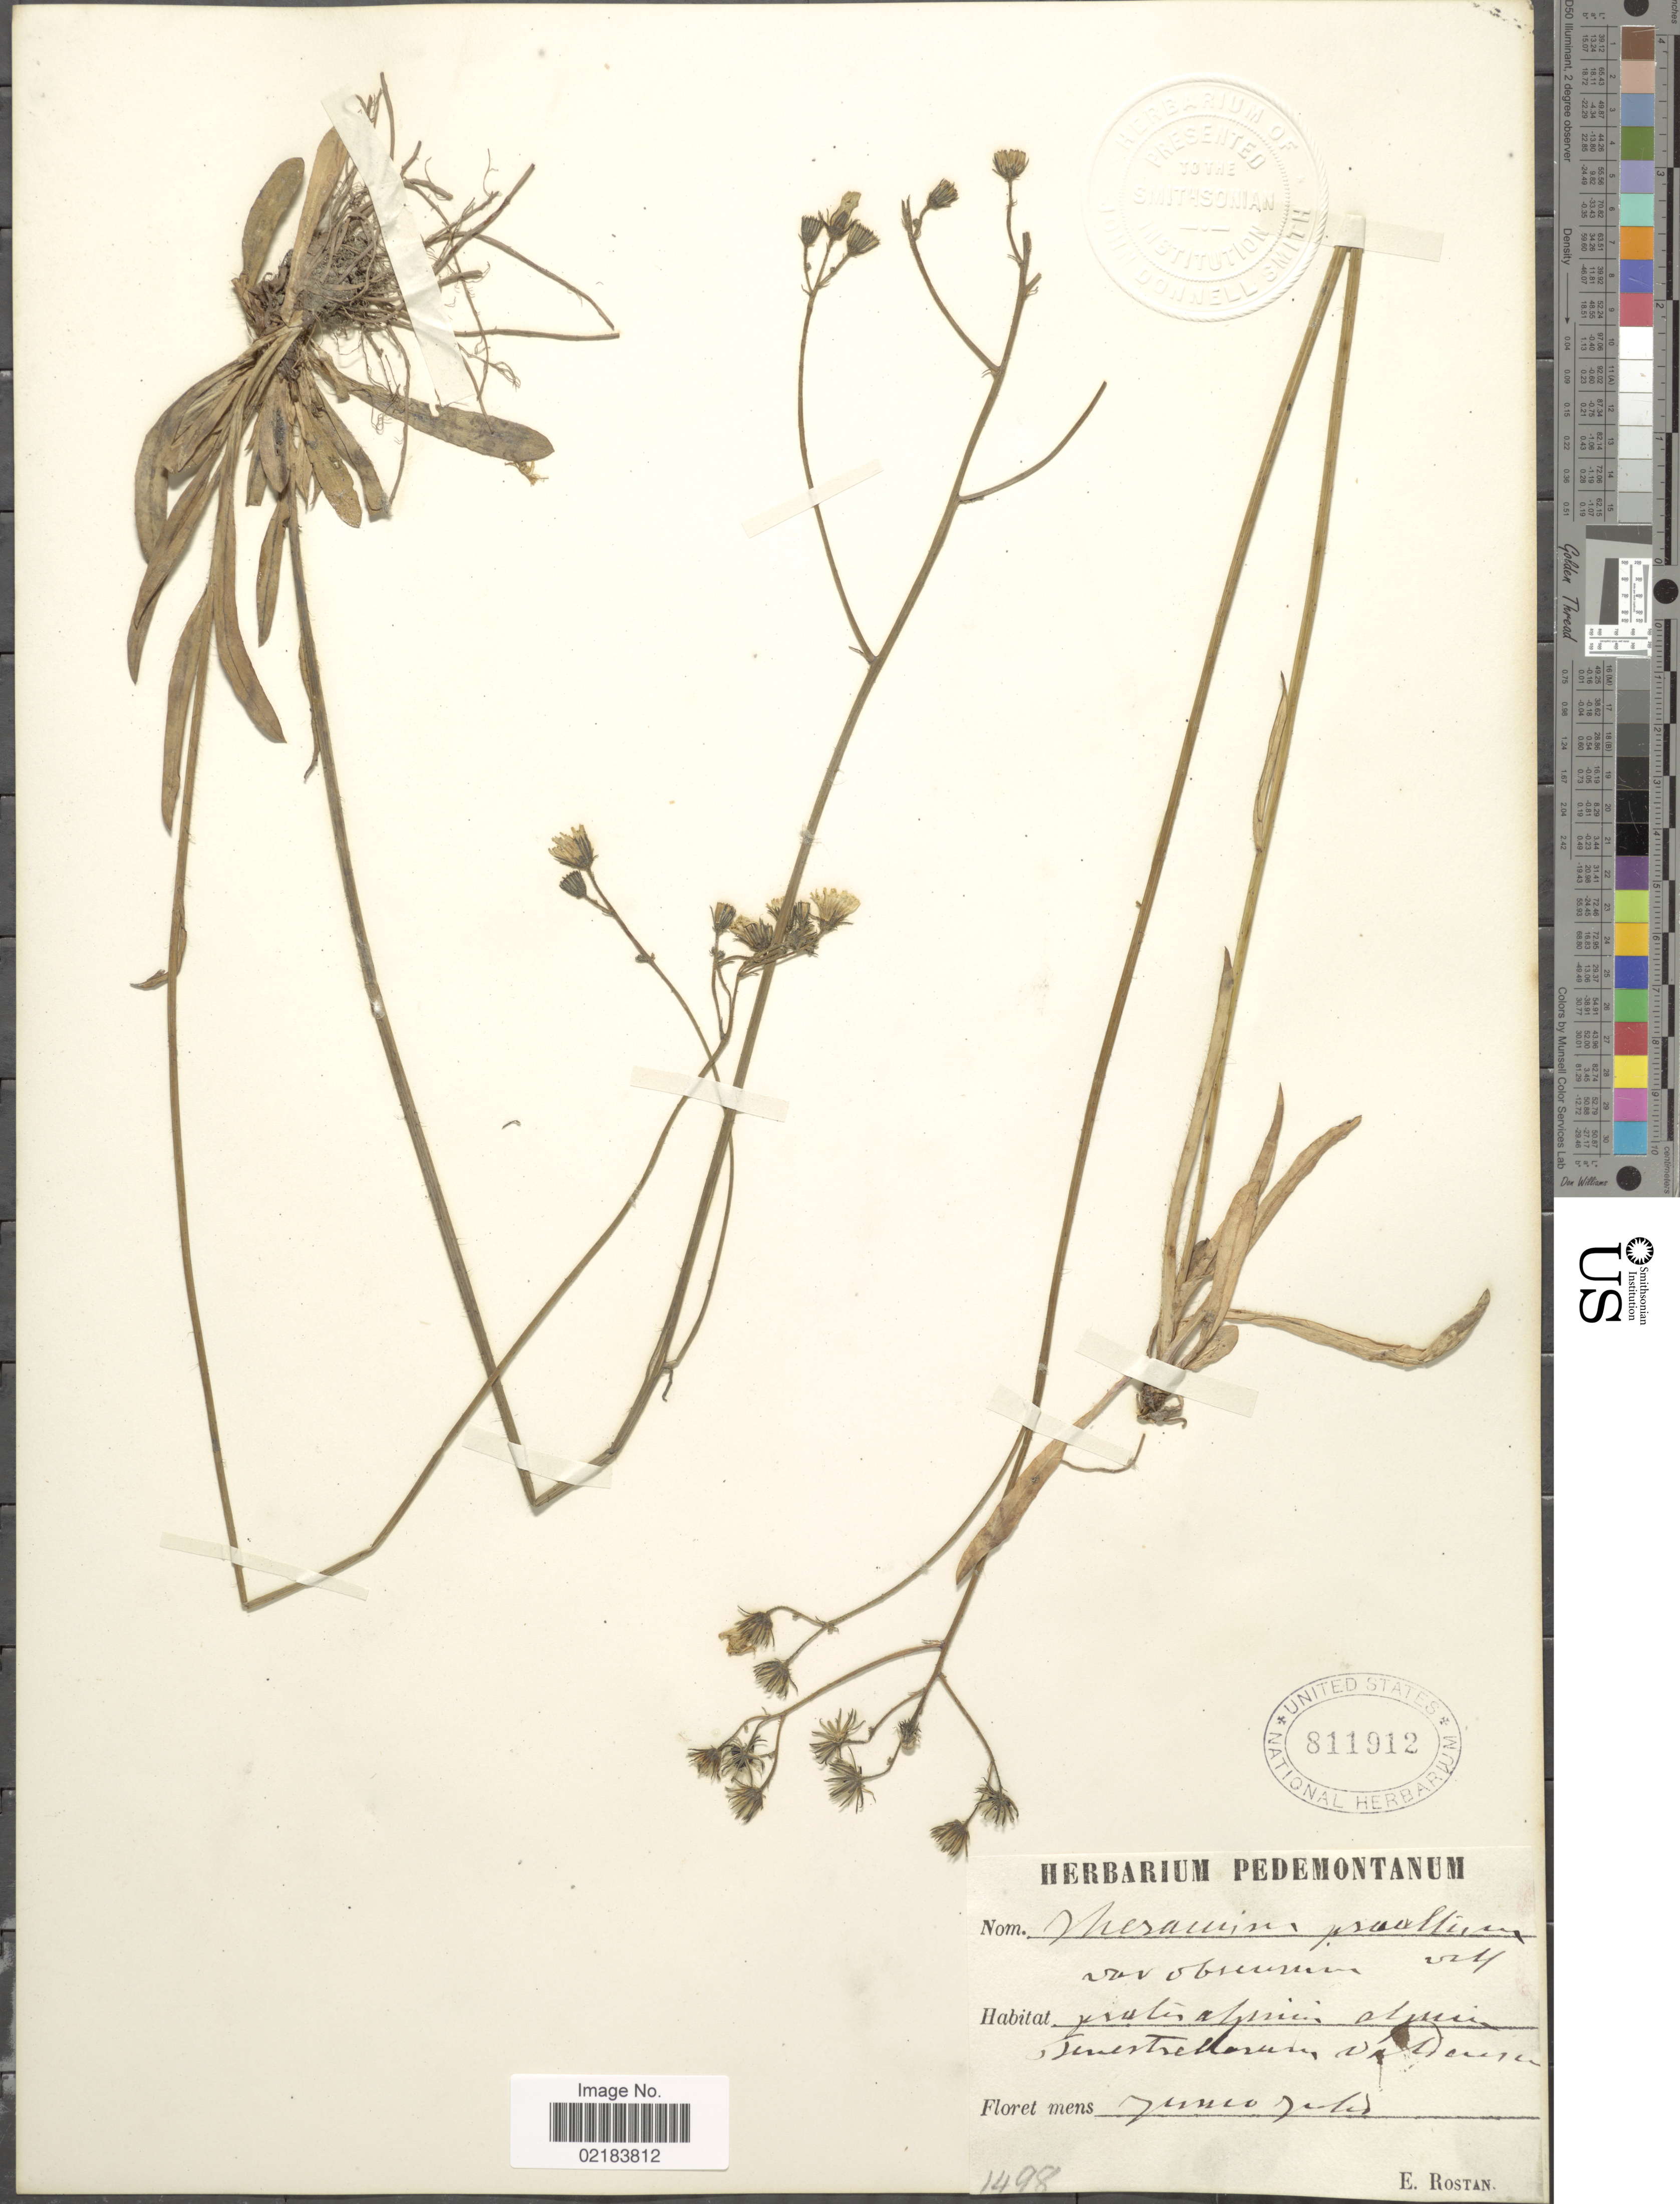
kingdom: Plantae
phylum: Tracheophyta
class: Magnoliopsida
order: Asterales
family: Asteraceae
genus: Pilosella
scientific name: Pilosella piloselloides subsp. praealta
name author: (Gochnat) S. Bräut. & Greuter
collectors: E. Rostan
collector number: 1498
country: Italy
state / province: Piedmont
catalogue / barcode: US 811912